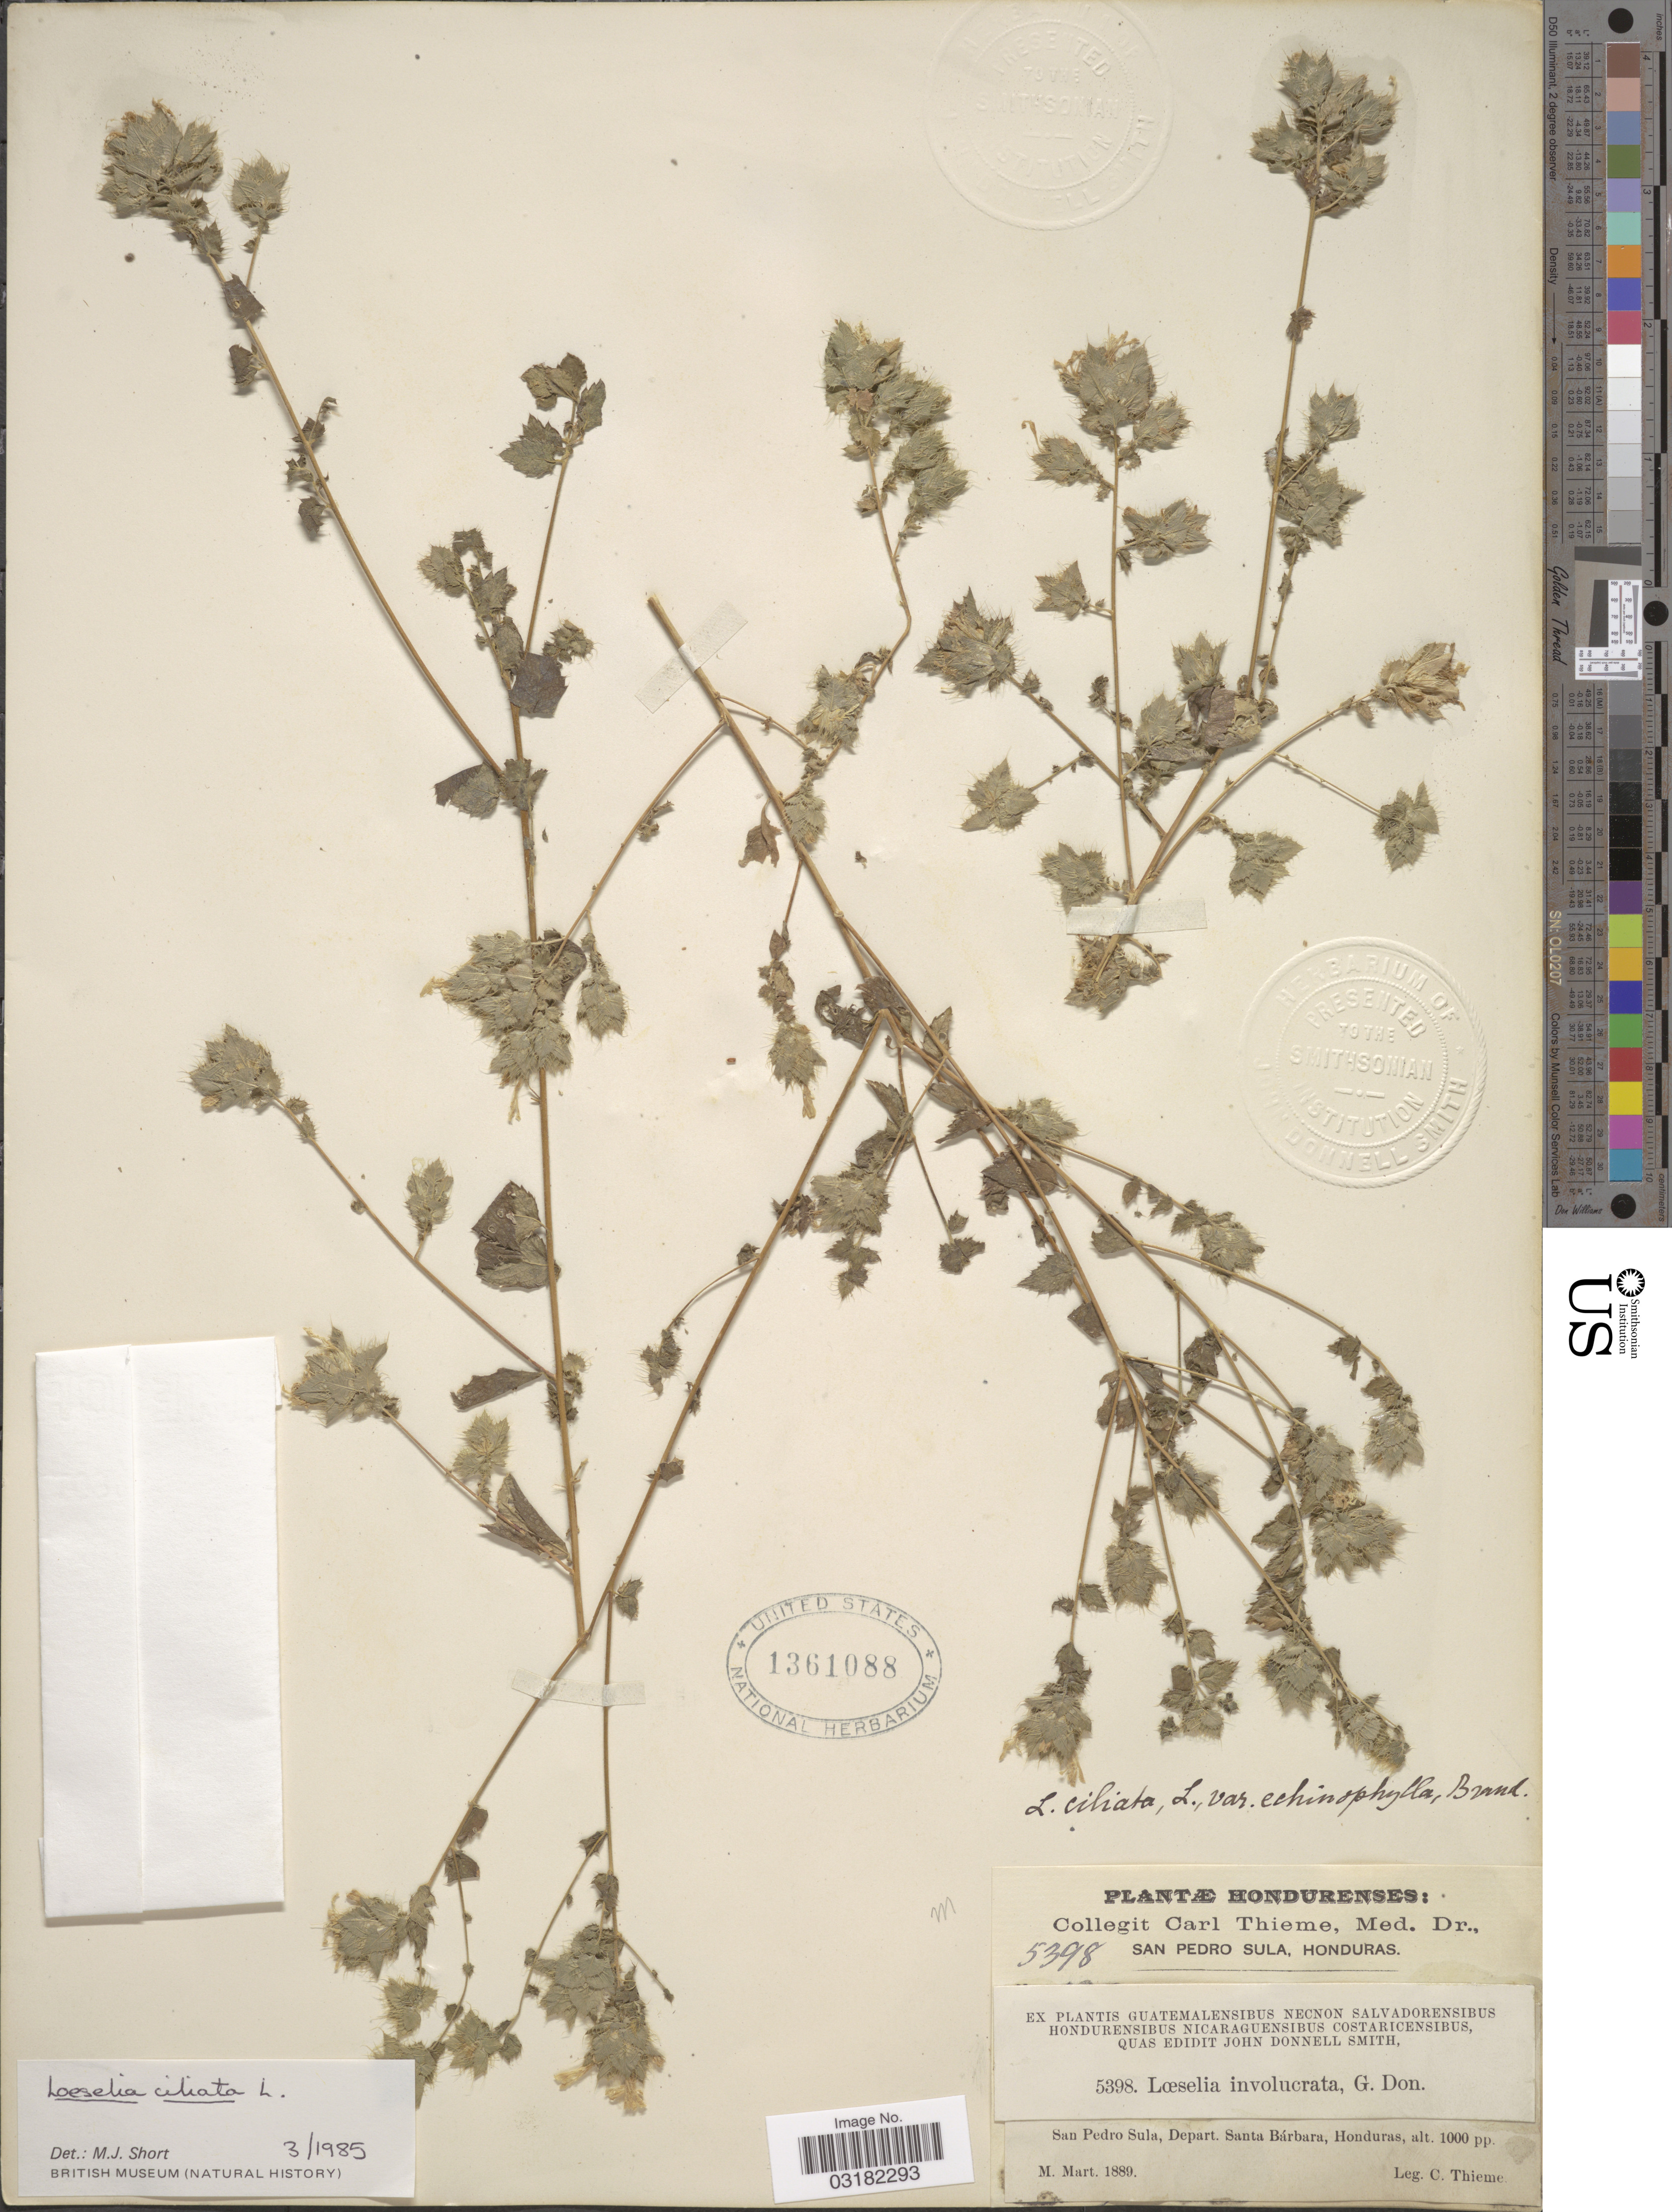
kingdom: Plantae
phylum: Tracheophyta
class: Magnoliopsida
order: Ericales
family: Polemoniaceae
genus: Loeselia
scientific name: Loeselia ciliata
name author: L.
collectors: C. Thieme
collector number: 5398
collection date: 1889-03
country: Honduras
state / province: Santa Bárbara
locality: San Pedro Sula, Depart. Santa Bárbara.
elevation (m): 305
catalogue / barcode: US 1361088